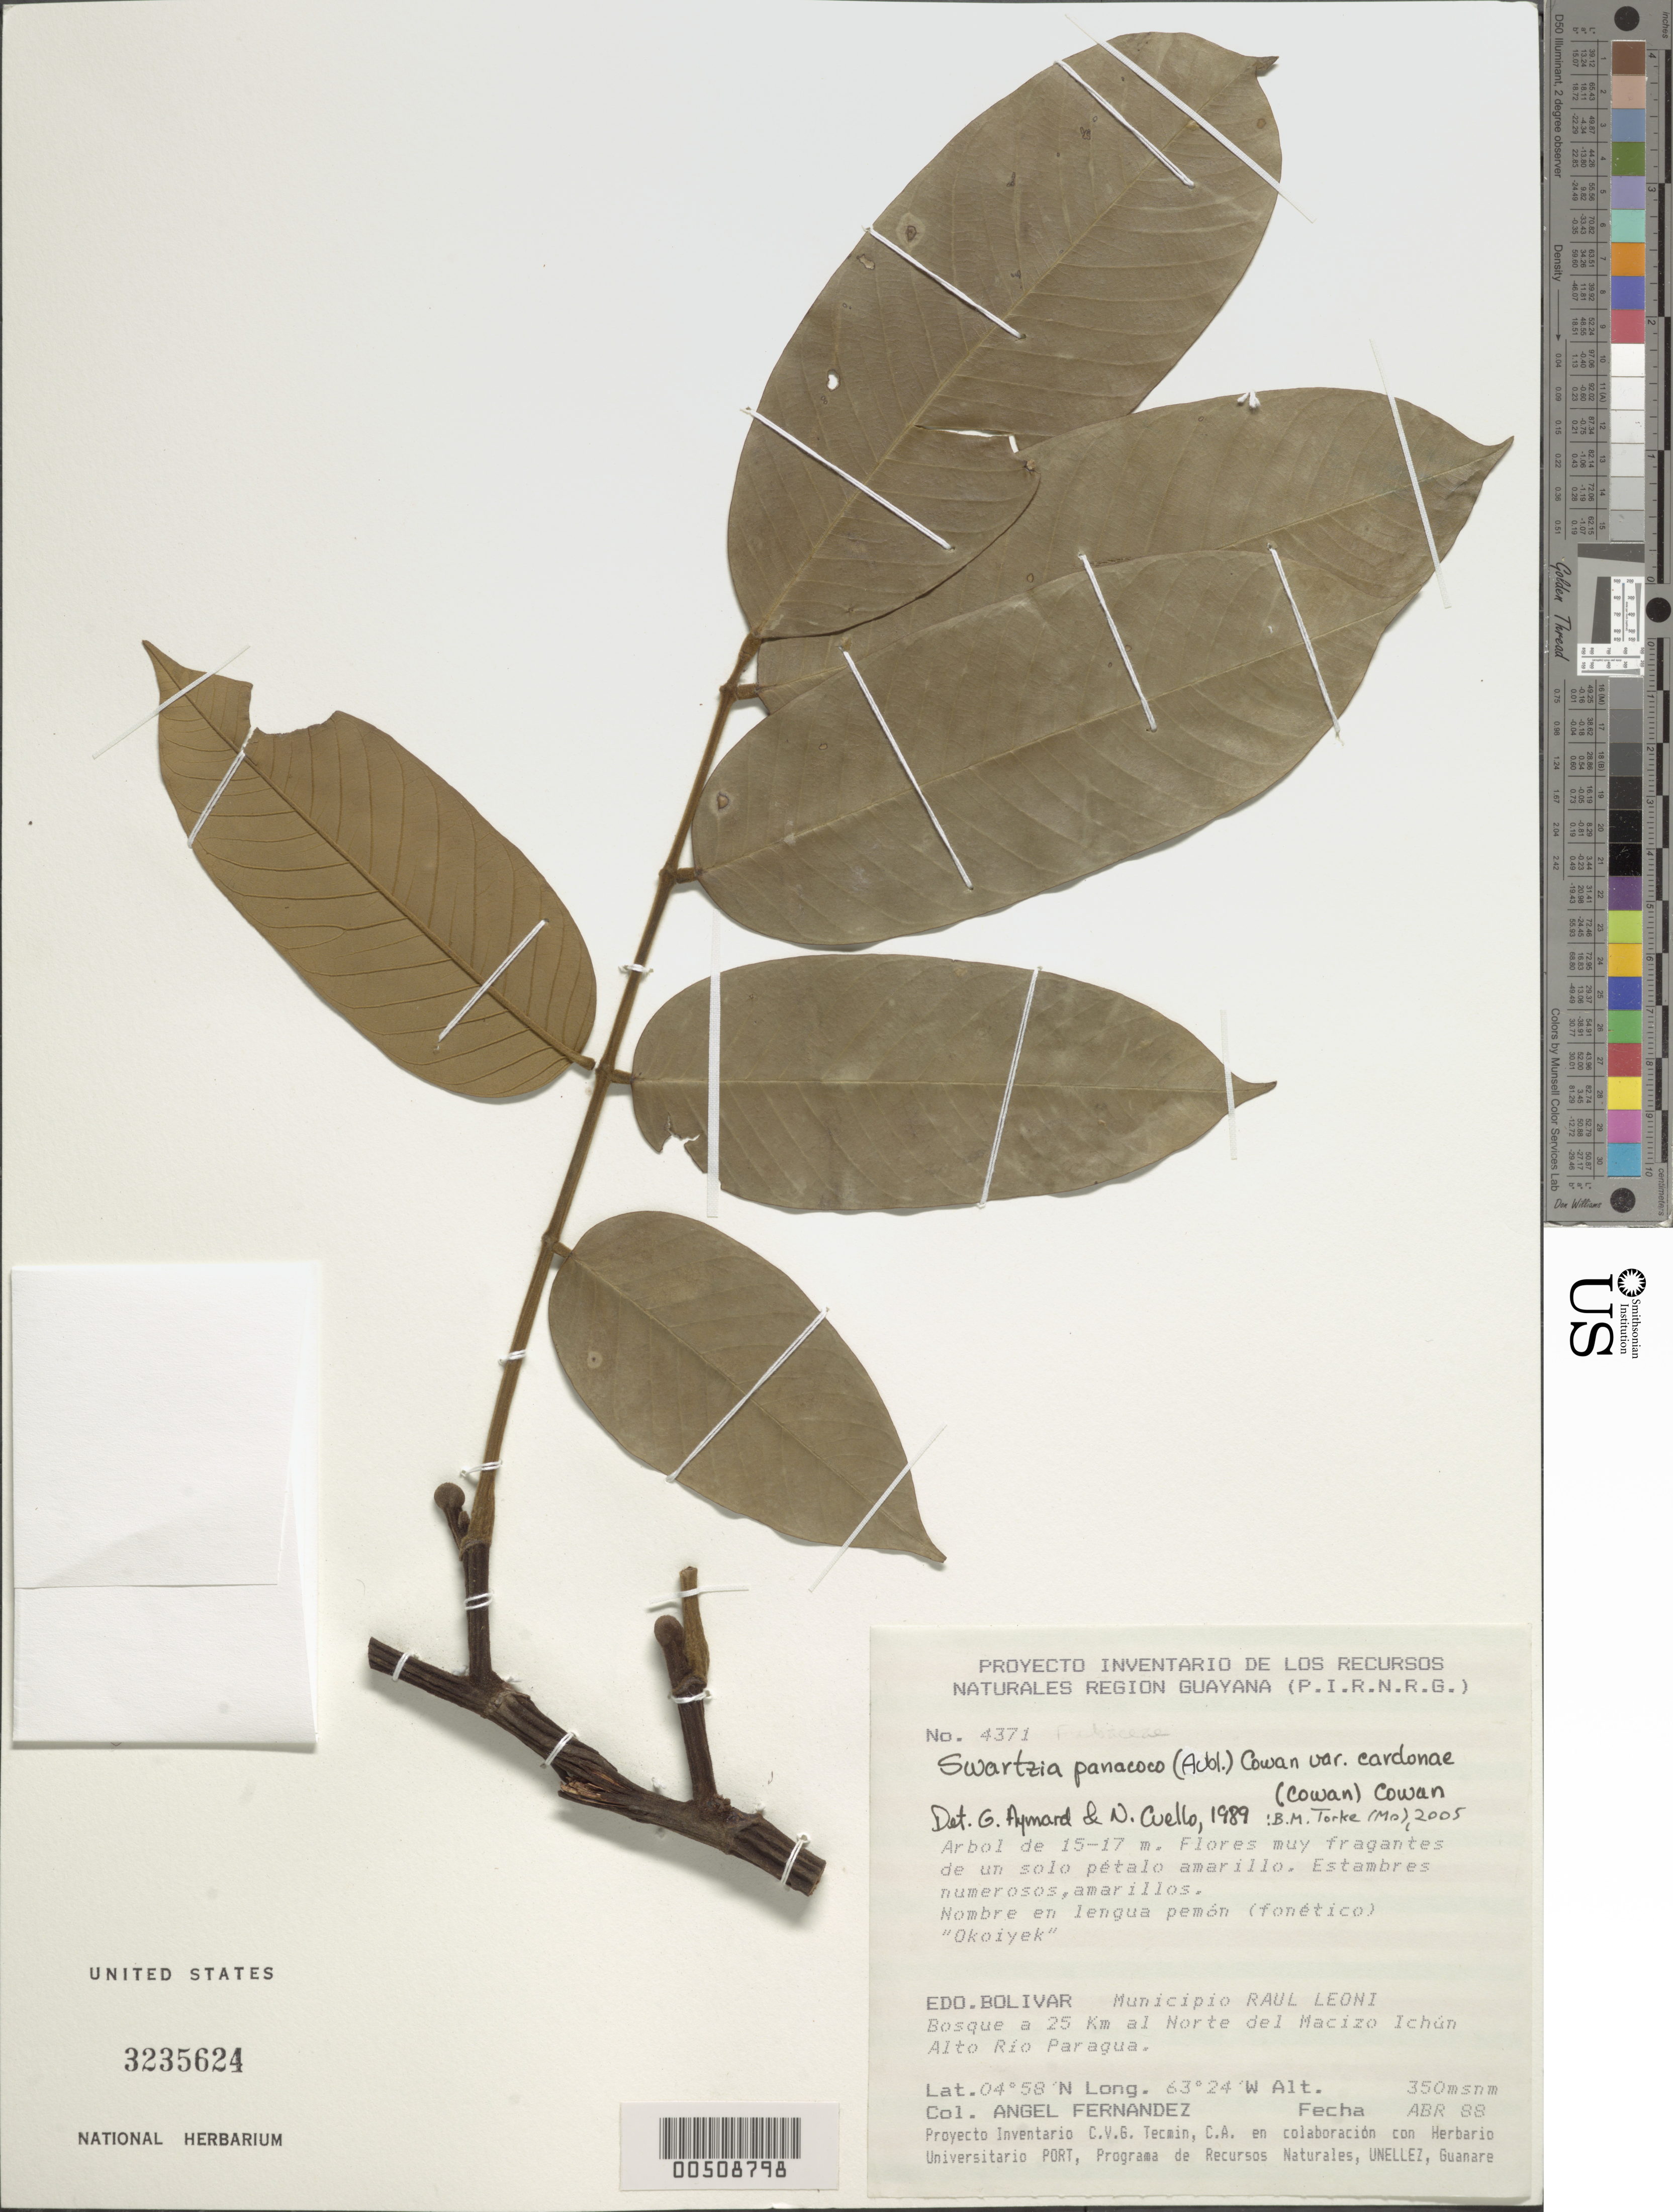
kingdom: Plantae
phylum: Tracheophyta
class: Magnoliopsida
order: Fabales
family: Fabaceae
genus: Swartzia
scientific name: Swartzia panacoco var. cardonae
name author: R.S. Cowan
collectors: Á. Fernández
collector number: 4371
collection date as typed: Apr 1988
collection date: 1988-04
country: Venezuela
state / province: Bolivar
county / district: Angostura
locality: Raúl Leoni [=Angostura], alto rio paraqua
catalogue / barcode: US 3235624